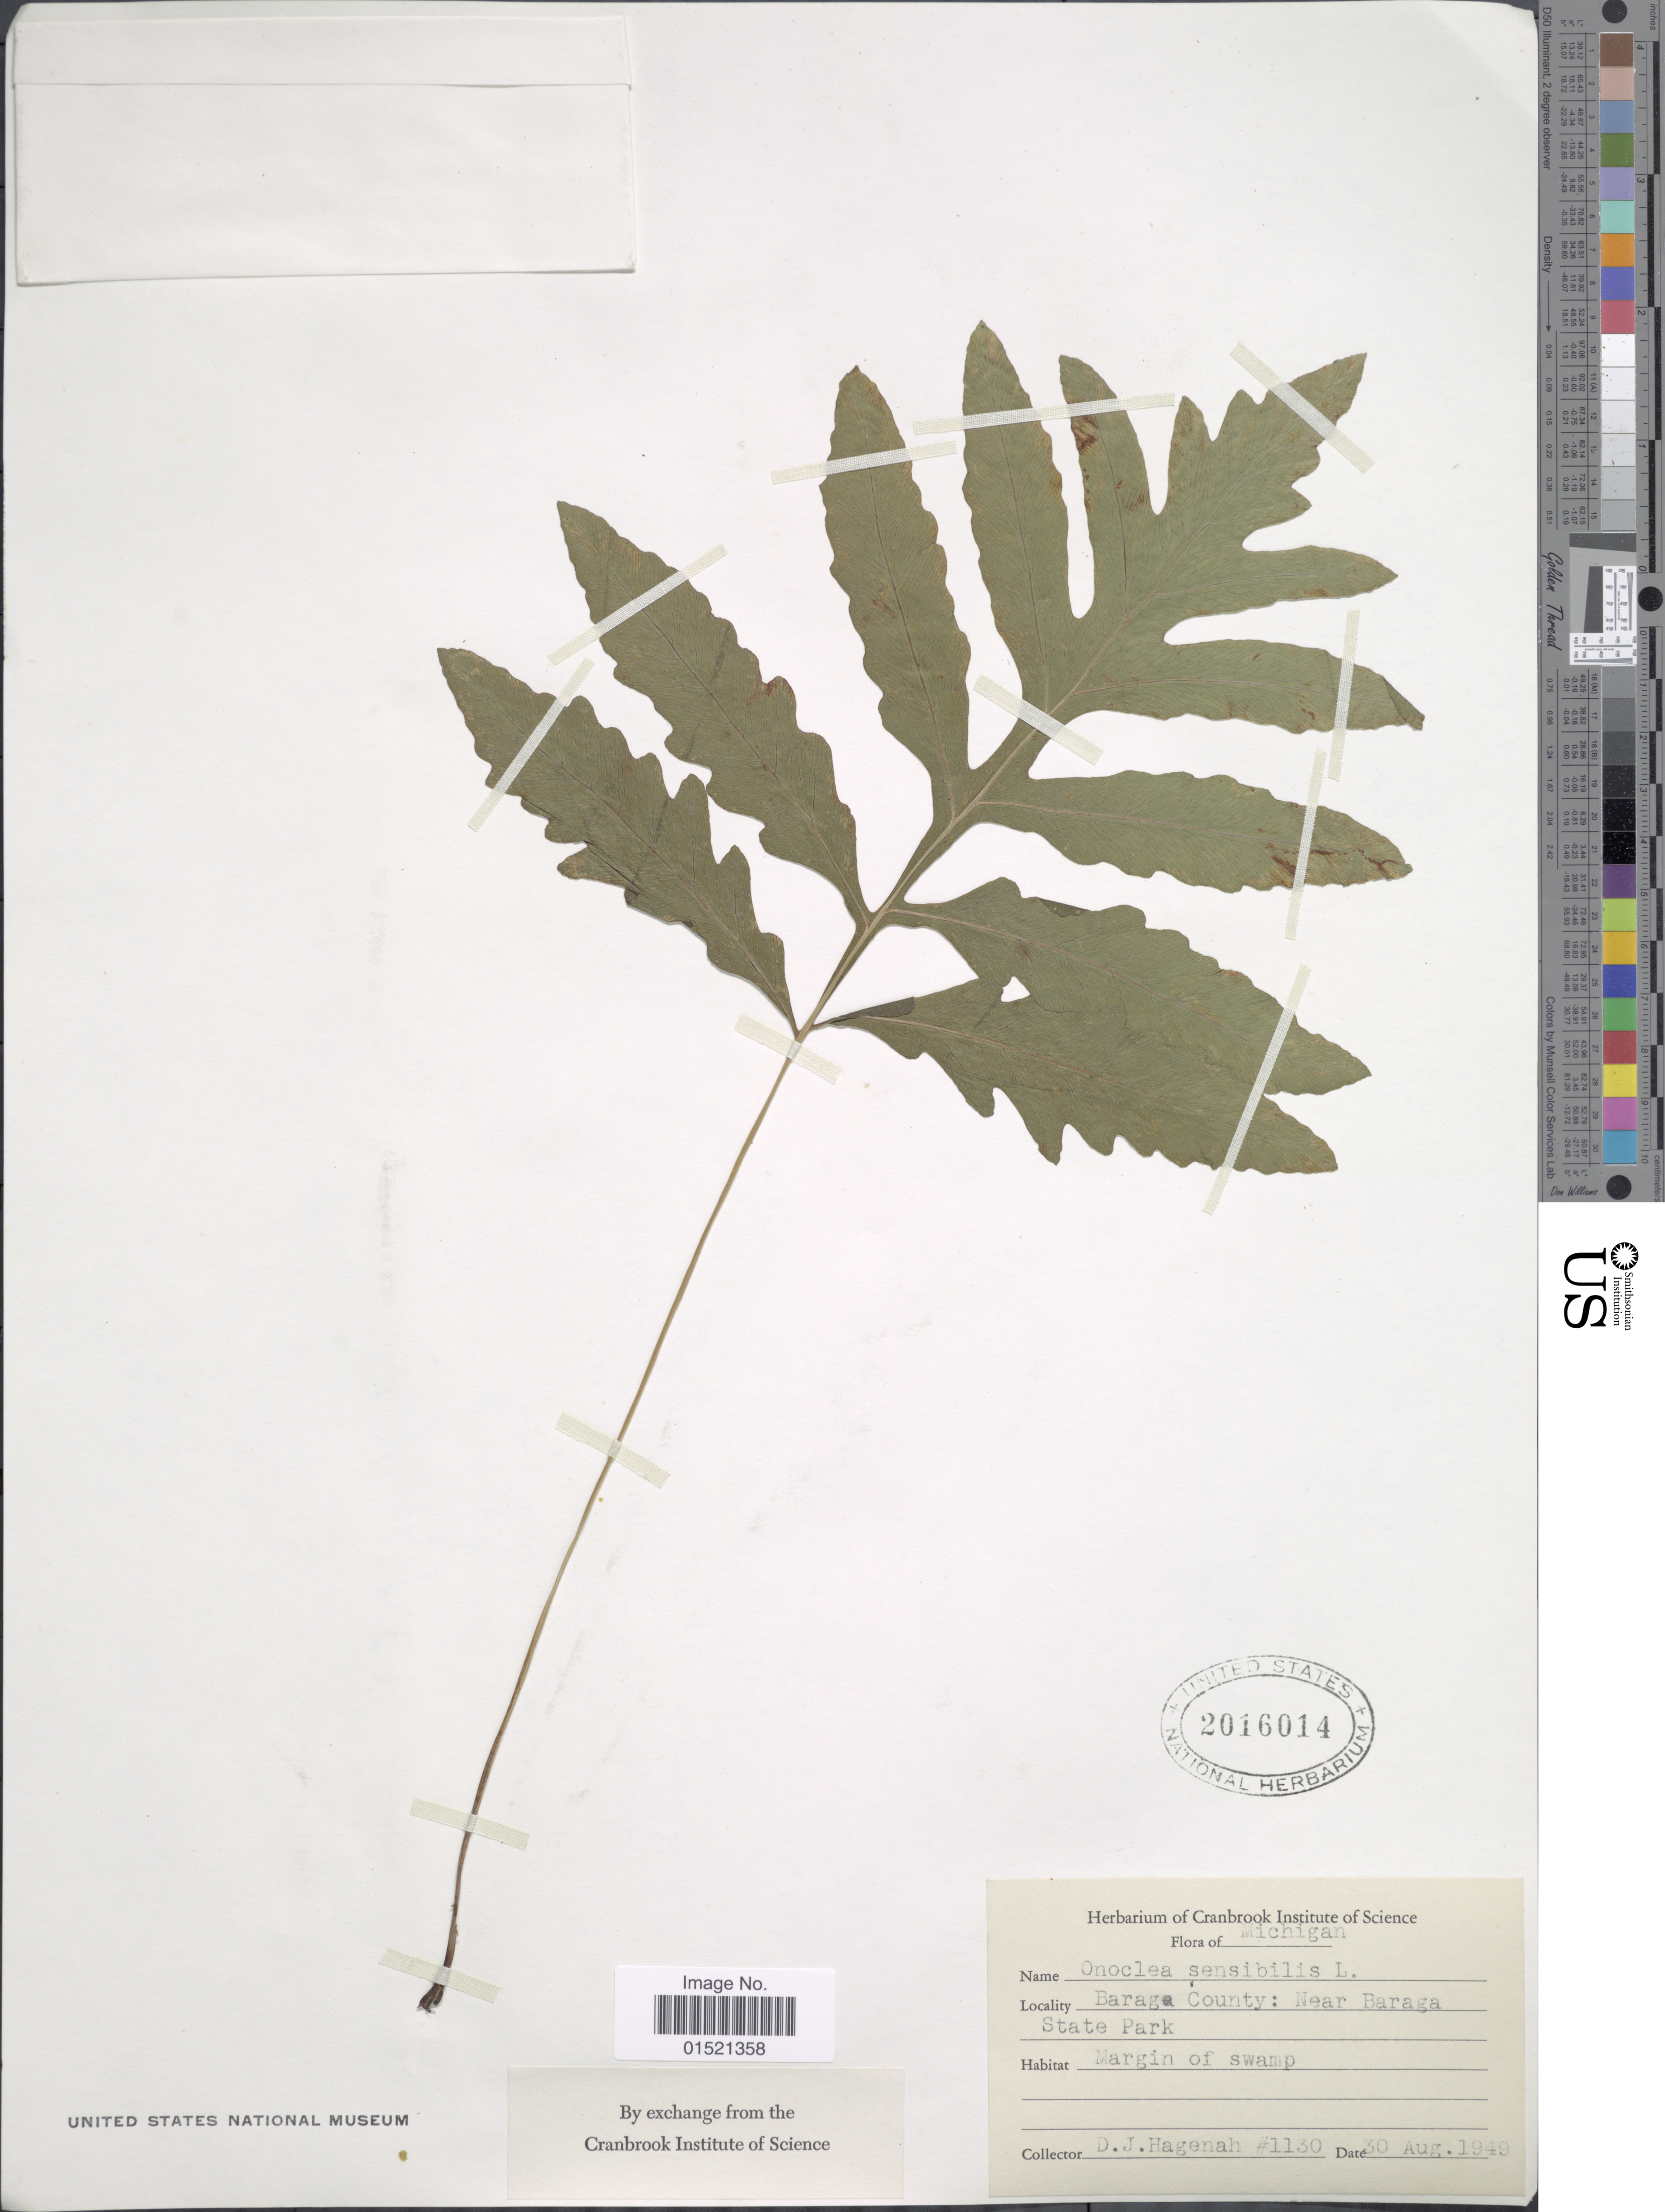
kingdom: Plantae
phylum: Tracheophyta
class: Polypodiopsida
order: Polypodiales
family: Onocleaceae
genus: Onoclea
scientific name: Onoclea sensibilis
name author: L.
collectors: D. Hagenah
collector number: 1130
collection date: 1949-08-30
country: United States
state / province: Michigan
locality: Baraga County: Near Baraga State Park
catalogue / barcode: US 2016014